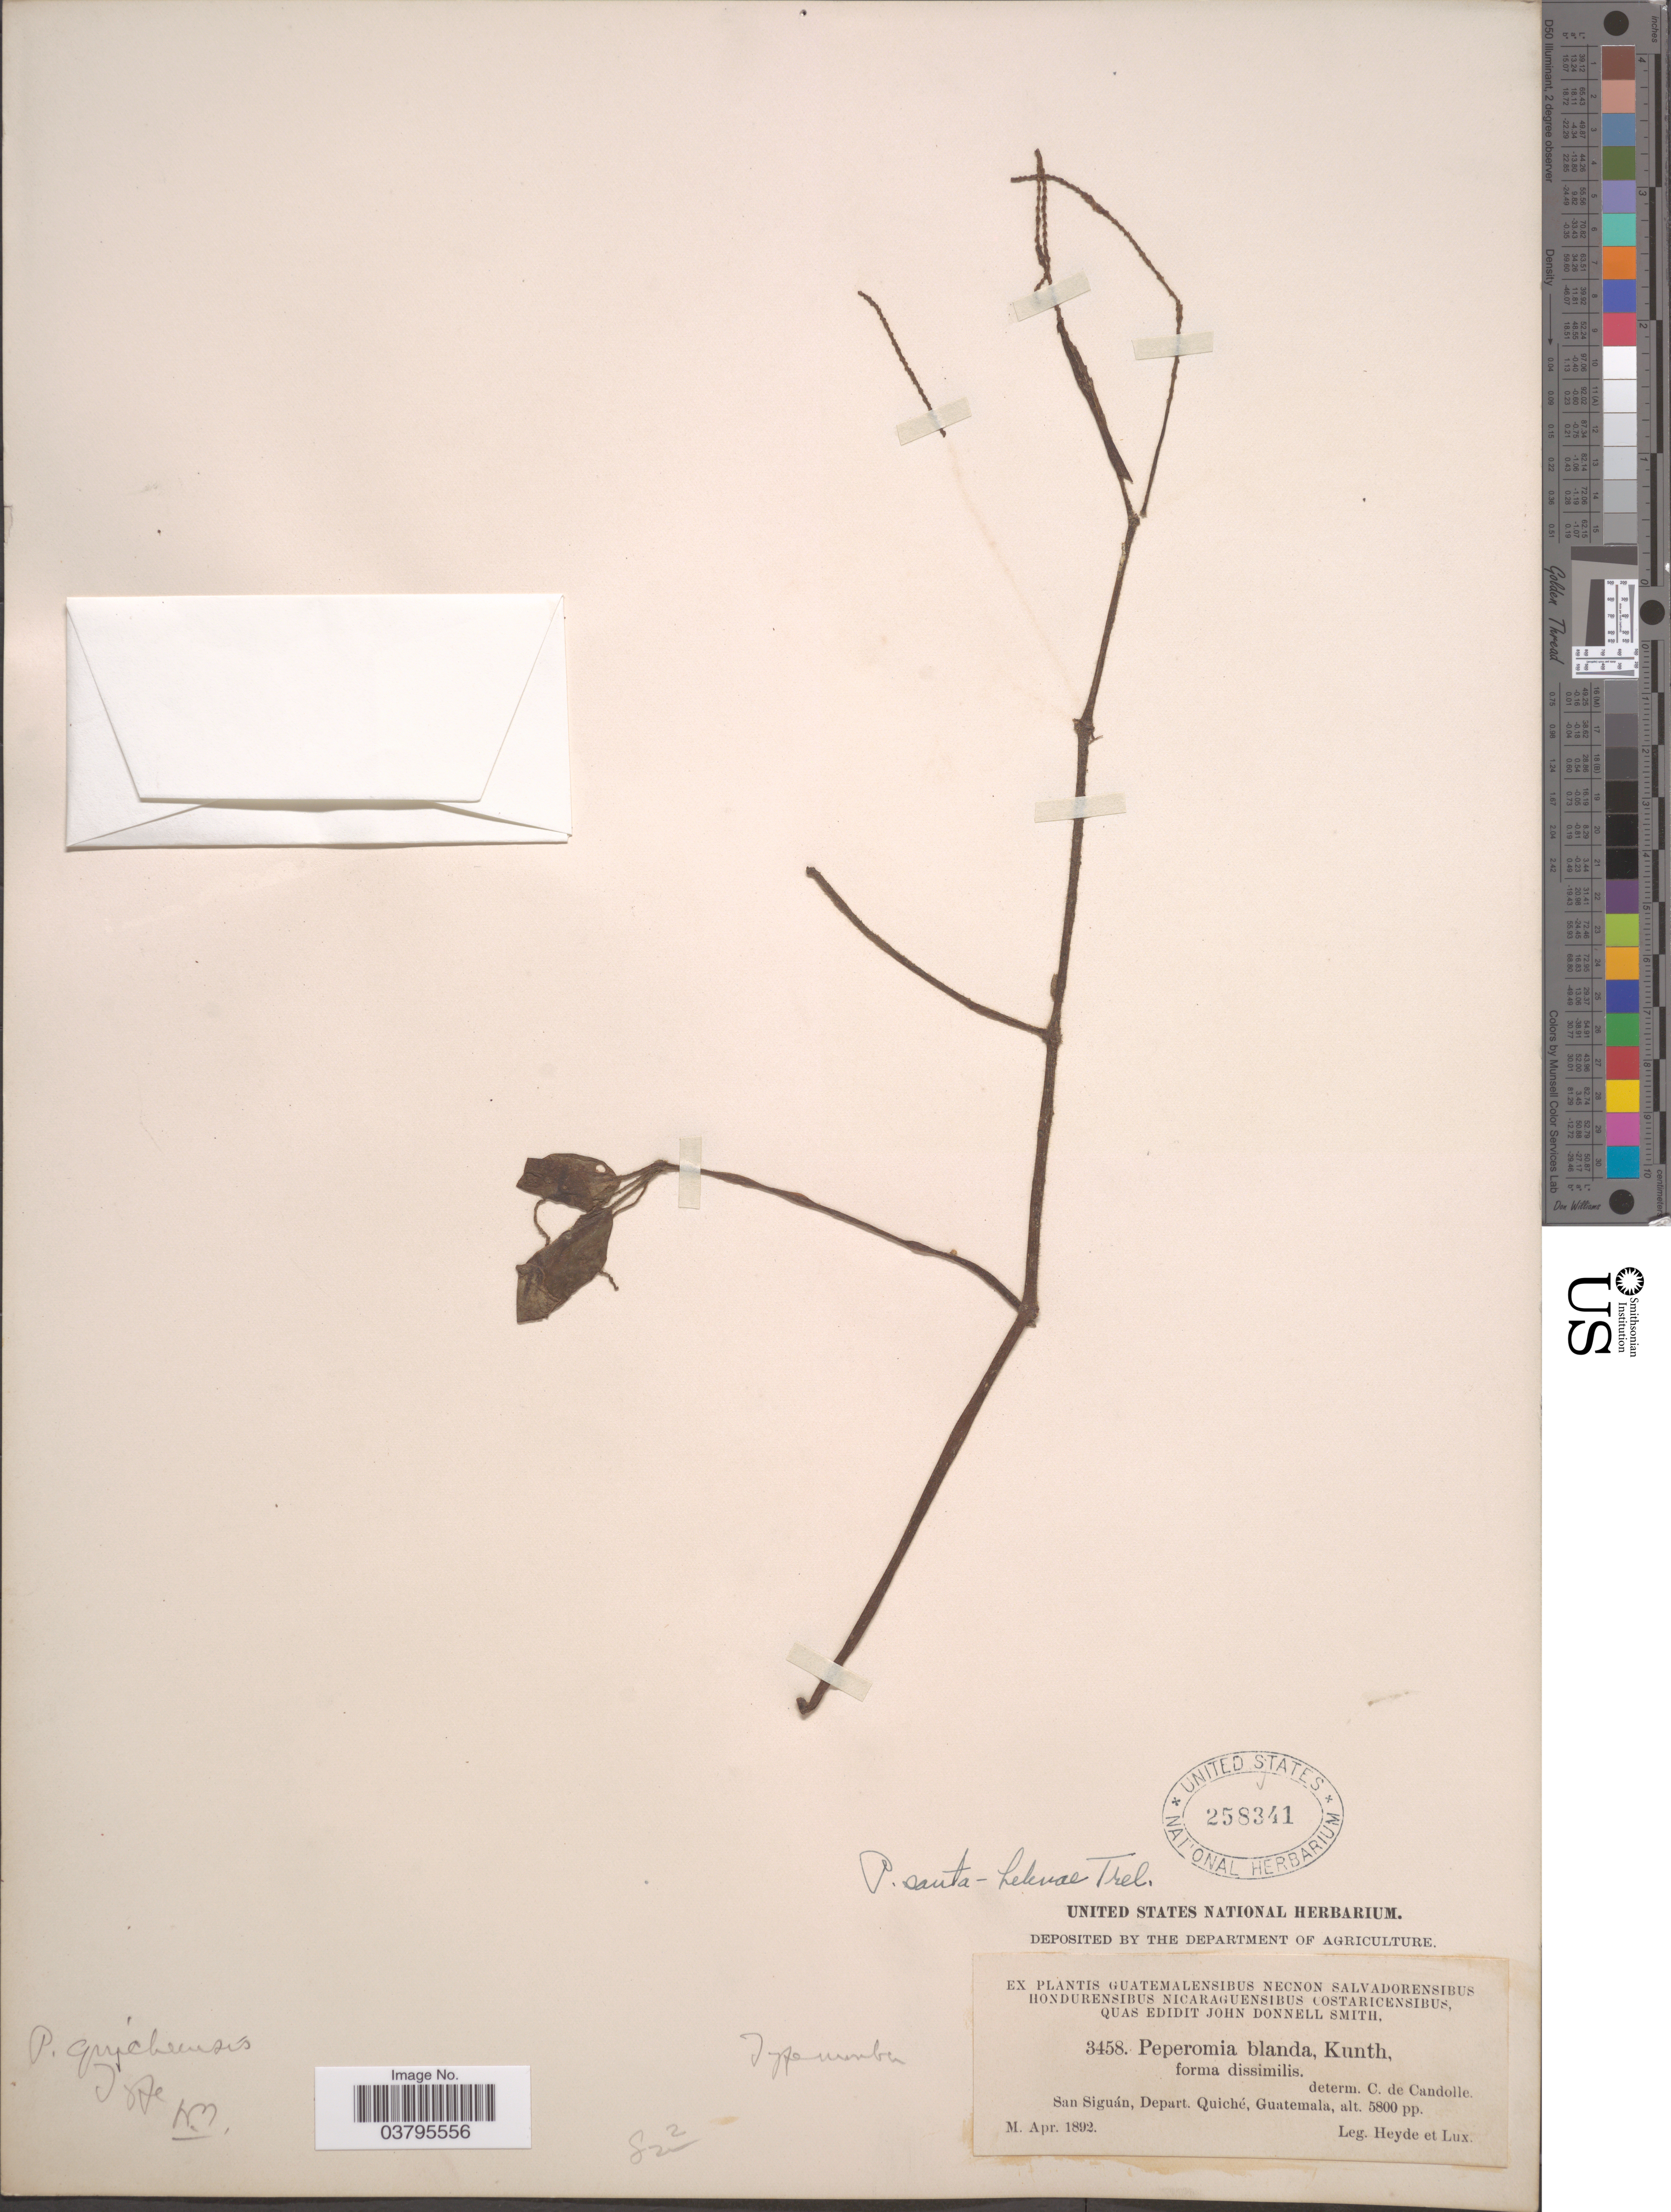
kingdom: Plantae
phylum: Tracheophyta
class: Magnoliopsida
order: Piperales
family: Piperaceae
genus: Peperomia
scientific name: Peperomia santa-helenae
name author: Trel. in Standl.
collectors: Heyde & Lux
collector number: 3458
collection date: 1892-04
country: Guatemala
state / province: El Quiche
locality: San Siguán, Depart. Quiché.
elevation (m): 1768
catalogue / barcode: US 258341